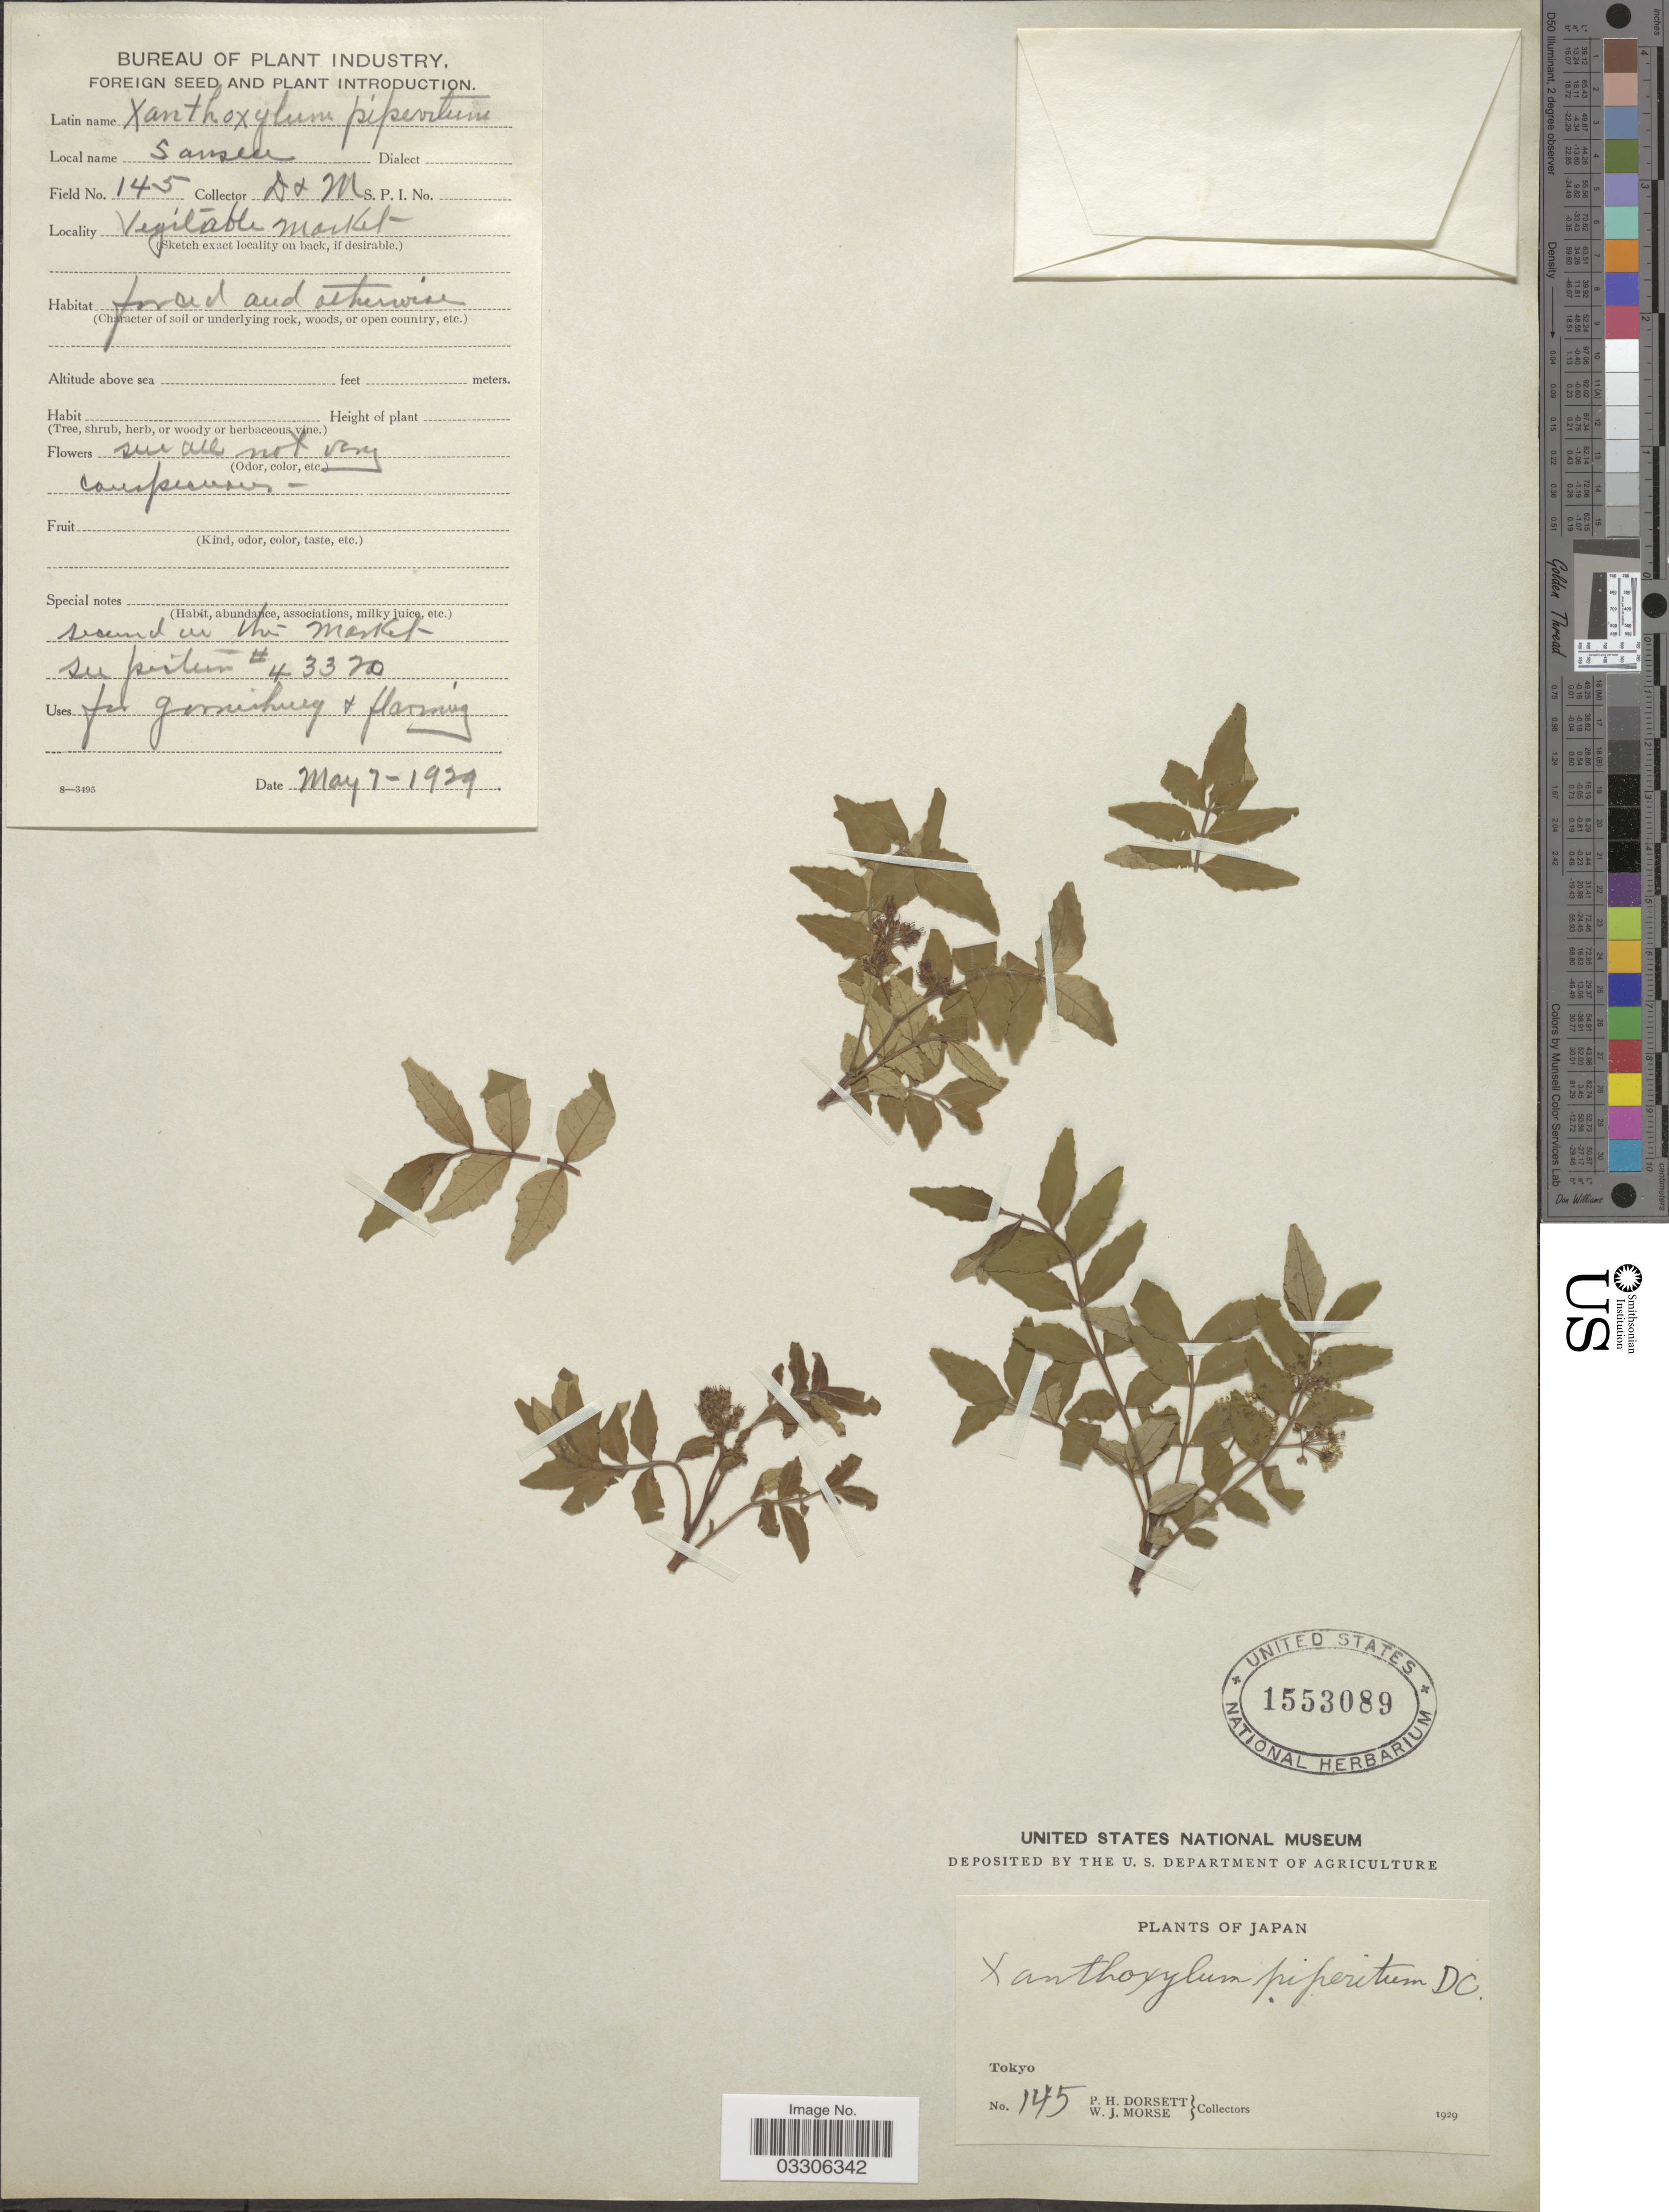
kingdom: Plantae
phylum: Tracheophyta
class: Magnoliopsida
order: Sapindales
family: Rutaceae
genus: Zanthoxylum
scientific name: Zanthoxylum piperitum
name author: DC.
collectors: P. H. Dorsett & W. J. Morse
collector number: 145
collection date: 1929-05-07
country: Japan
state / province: Tokyo, Federal City of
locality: Tokyo. Vegitable Market.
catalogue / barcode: US 1553089